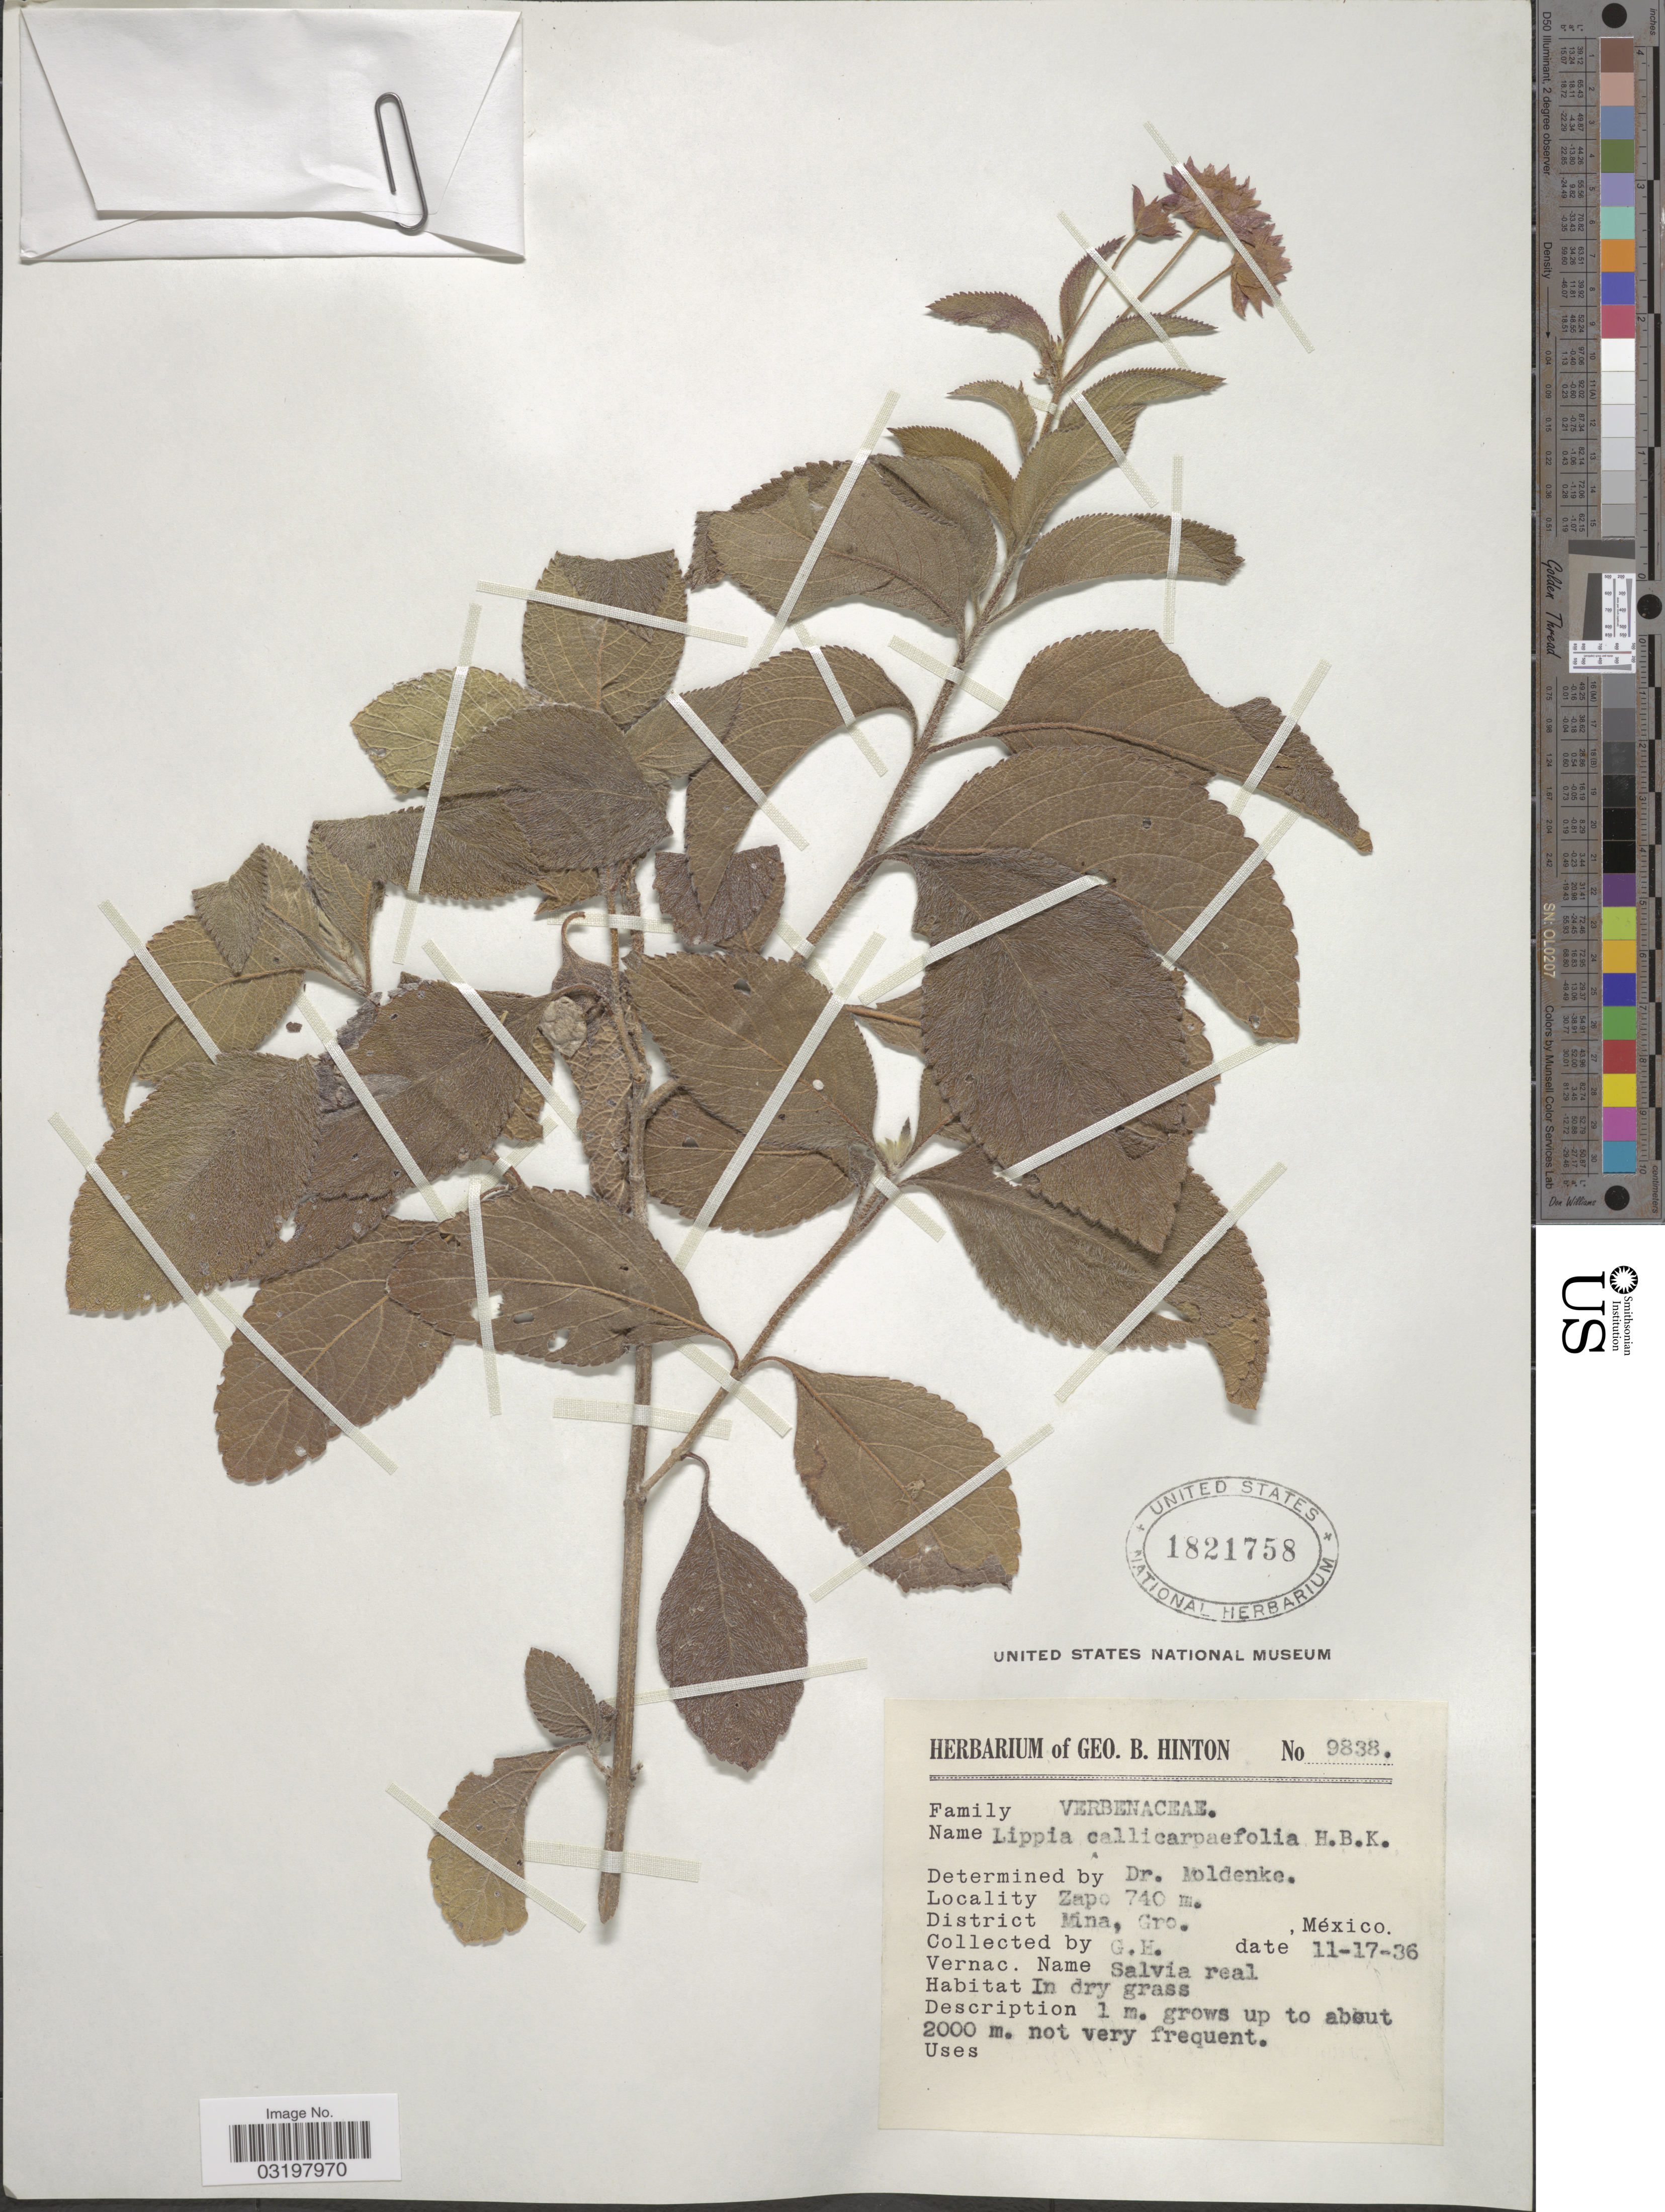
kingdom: Plantae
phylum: Tracheophyta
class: Magnoliopsida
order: Lamiales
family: Verbenaceae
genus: Lippia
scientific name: Lippia callicarpifolia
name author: Kunth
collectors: G. B. Hinton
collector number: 9838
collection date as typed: Transcribed d/m/y: 17/11/36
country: Mexico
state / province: Guerrero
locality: Zapo. District Mina, Gro.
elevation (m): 740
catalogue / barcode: US 1821758